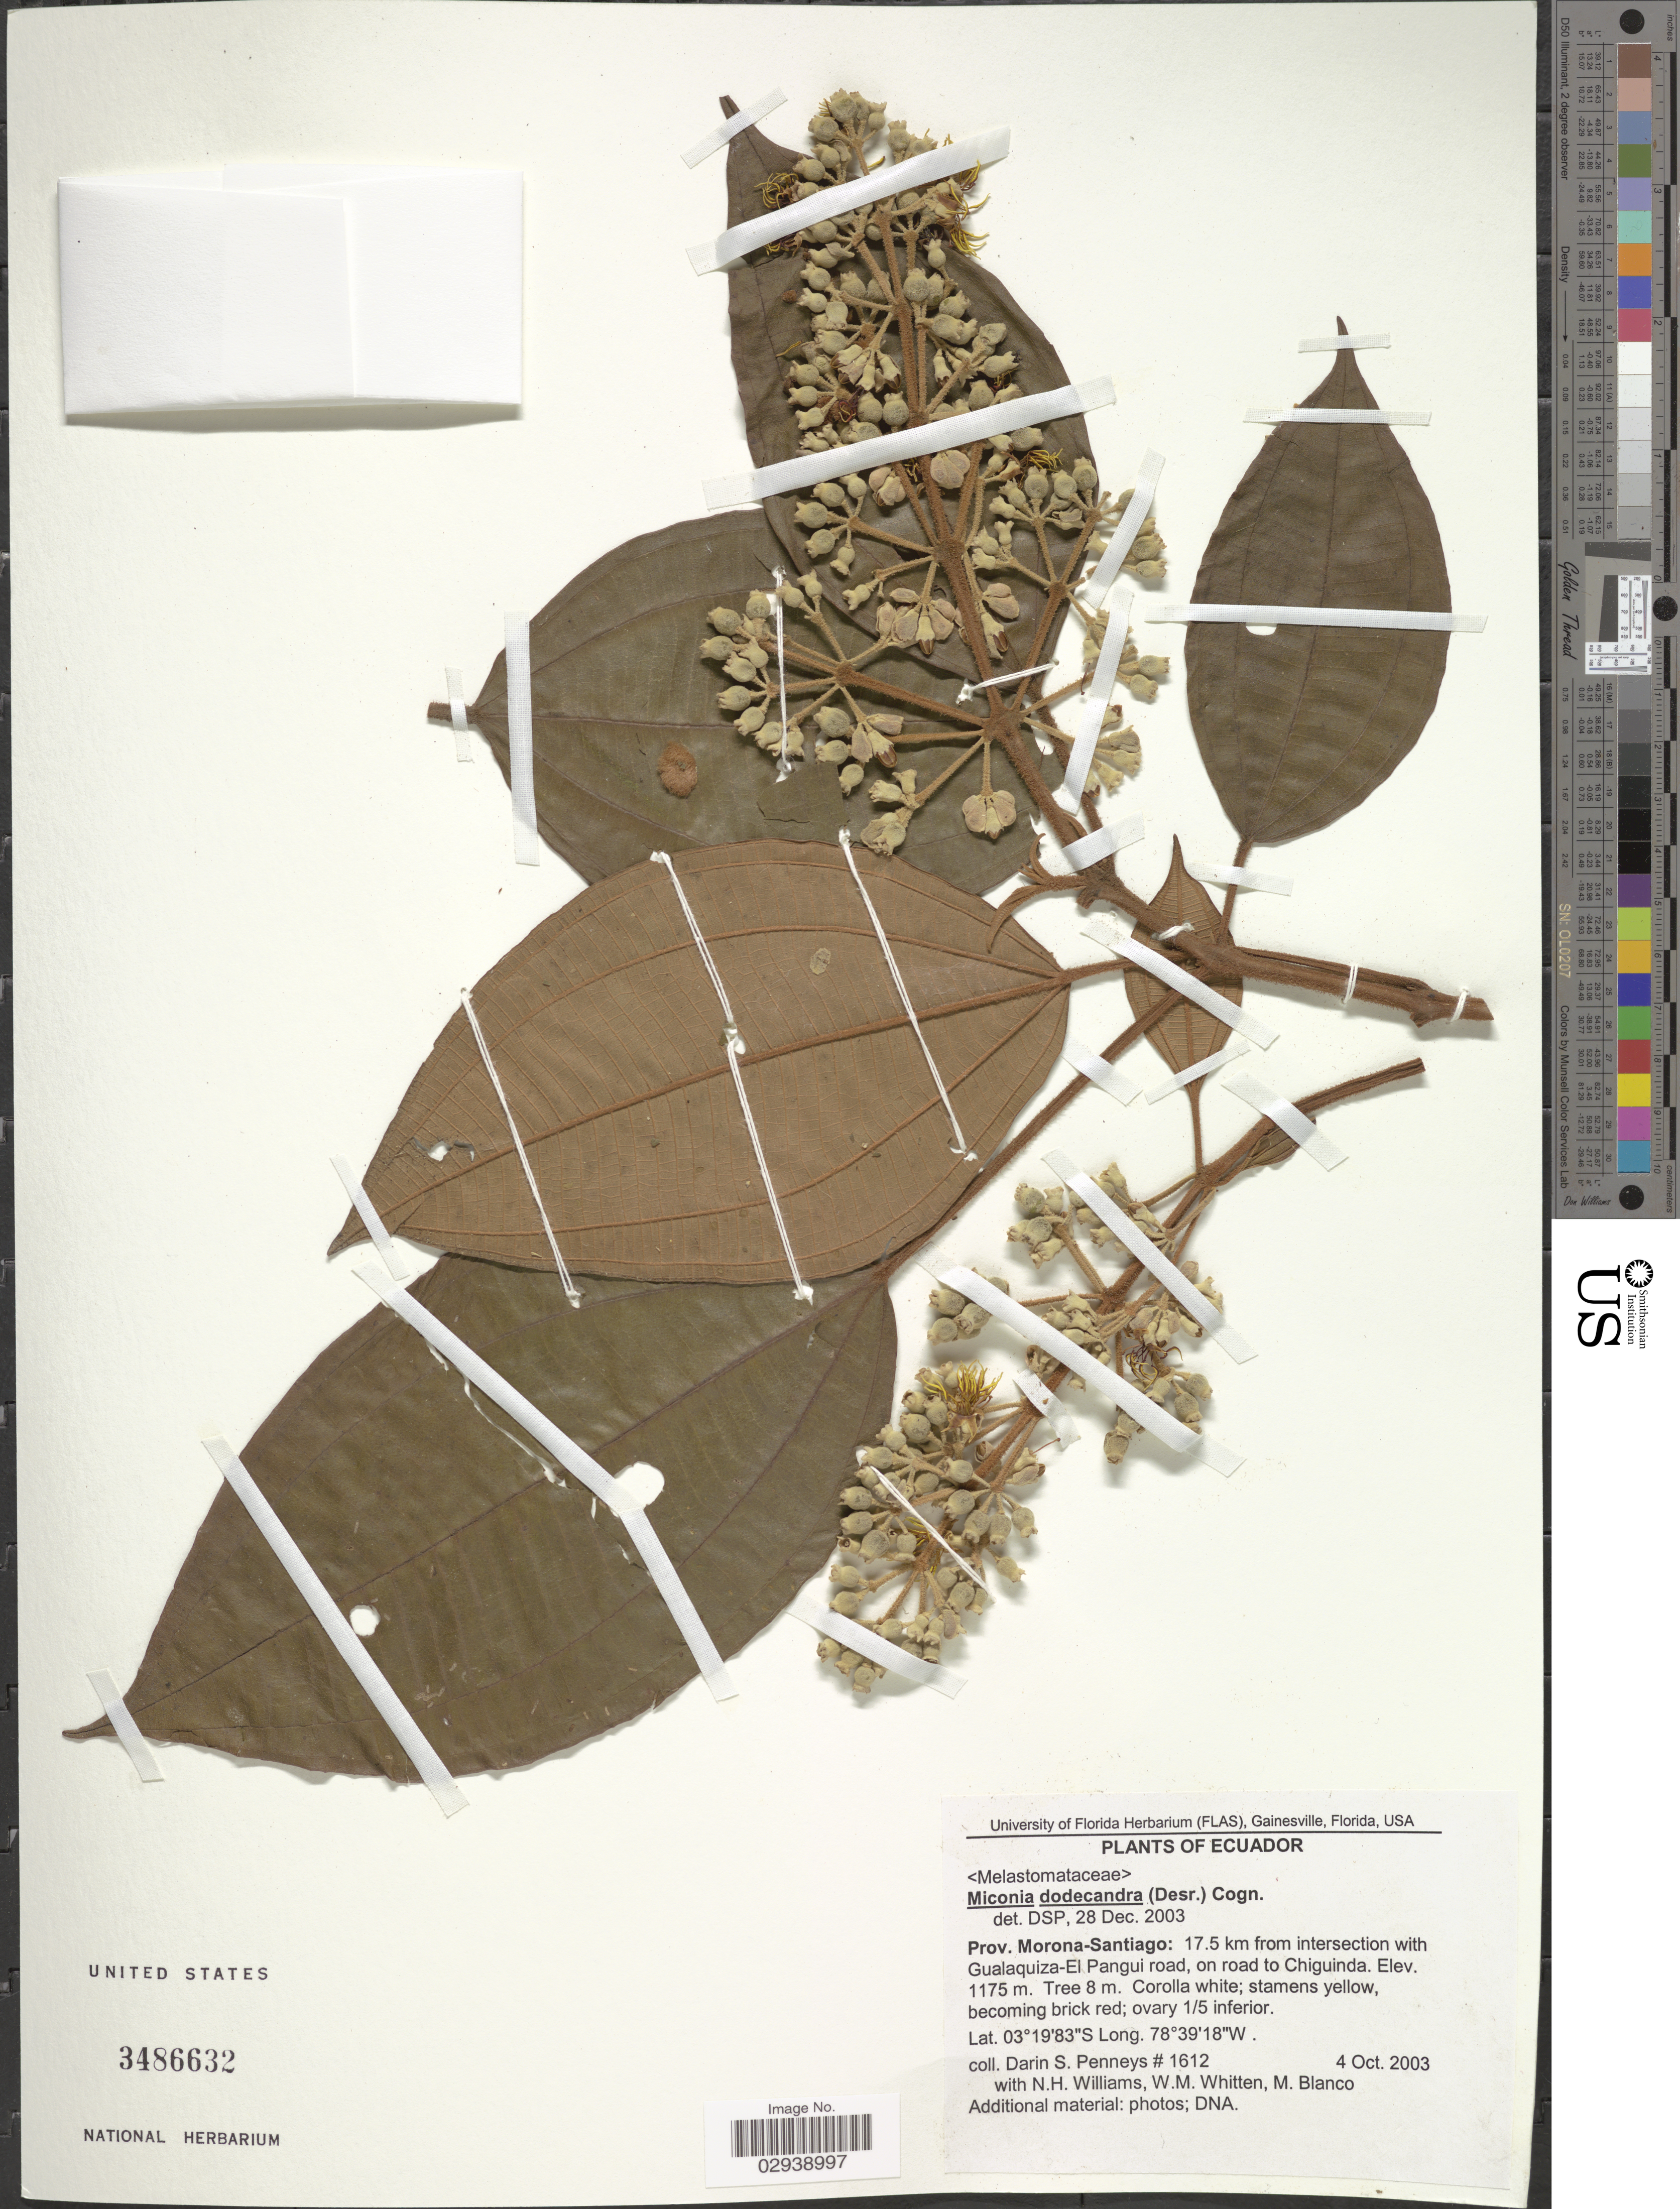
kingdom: Plantae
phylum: Tracheophyta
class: Magnoliopsida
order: Myrtales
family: Melastomataceae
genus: Miconia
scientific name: Miconia dodecandra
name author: Cogn.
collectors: D. S. Penneys, N. H. Williams, W. M. Whitten & M. Blanco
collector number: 1612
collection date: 2003-10-04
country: Ecuador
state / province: Morona-Santiago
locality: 17.5 km from intersection with Gualaquiza-El Pangui road, on road to Chiguinda.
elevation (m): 1175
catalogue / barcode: US 3486632